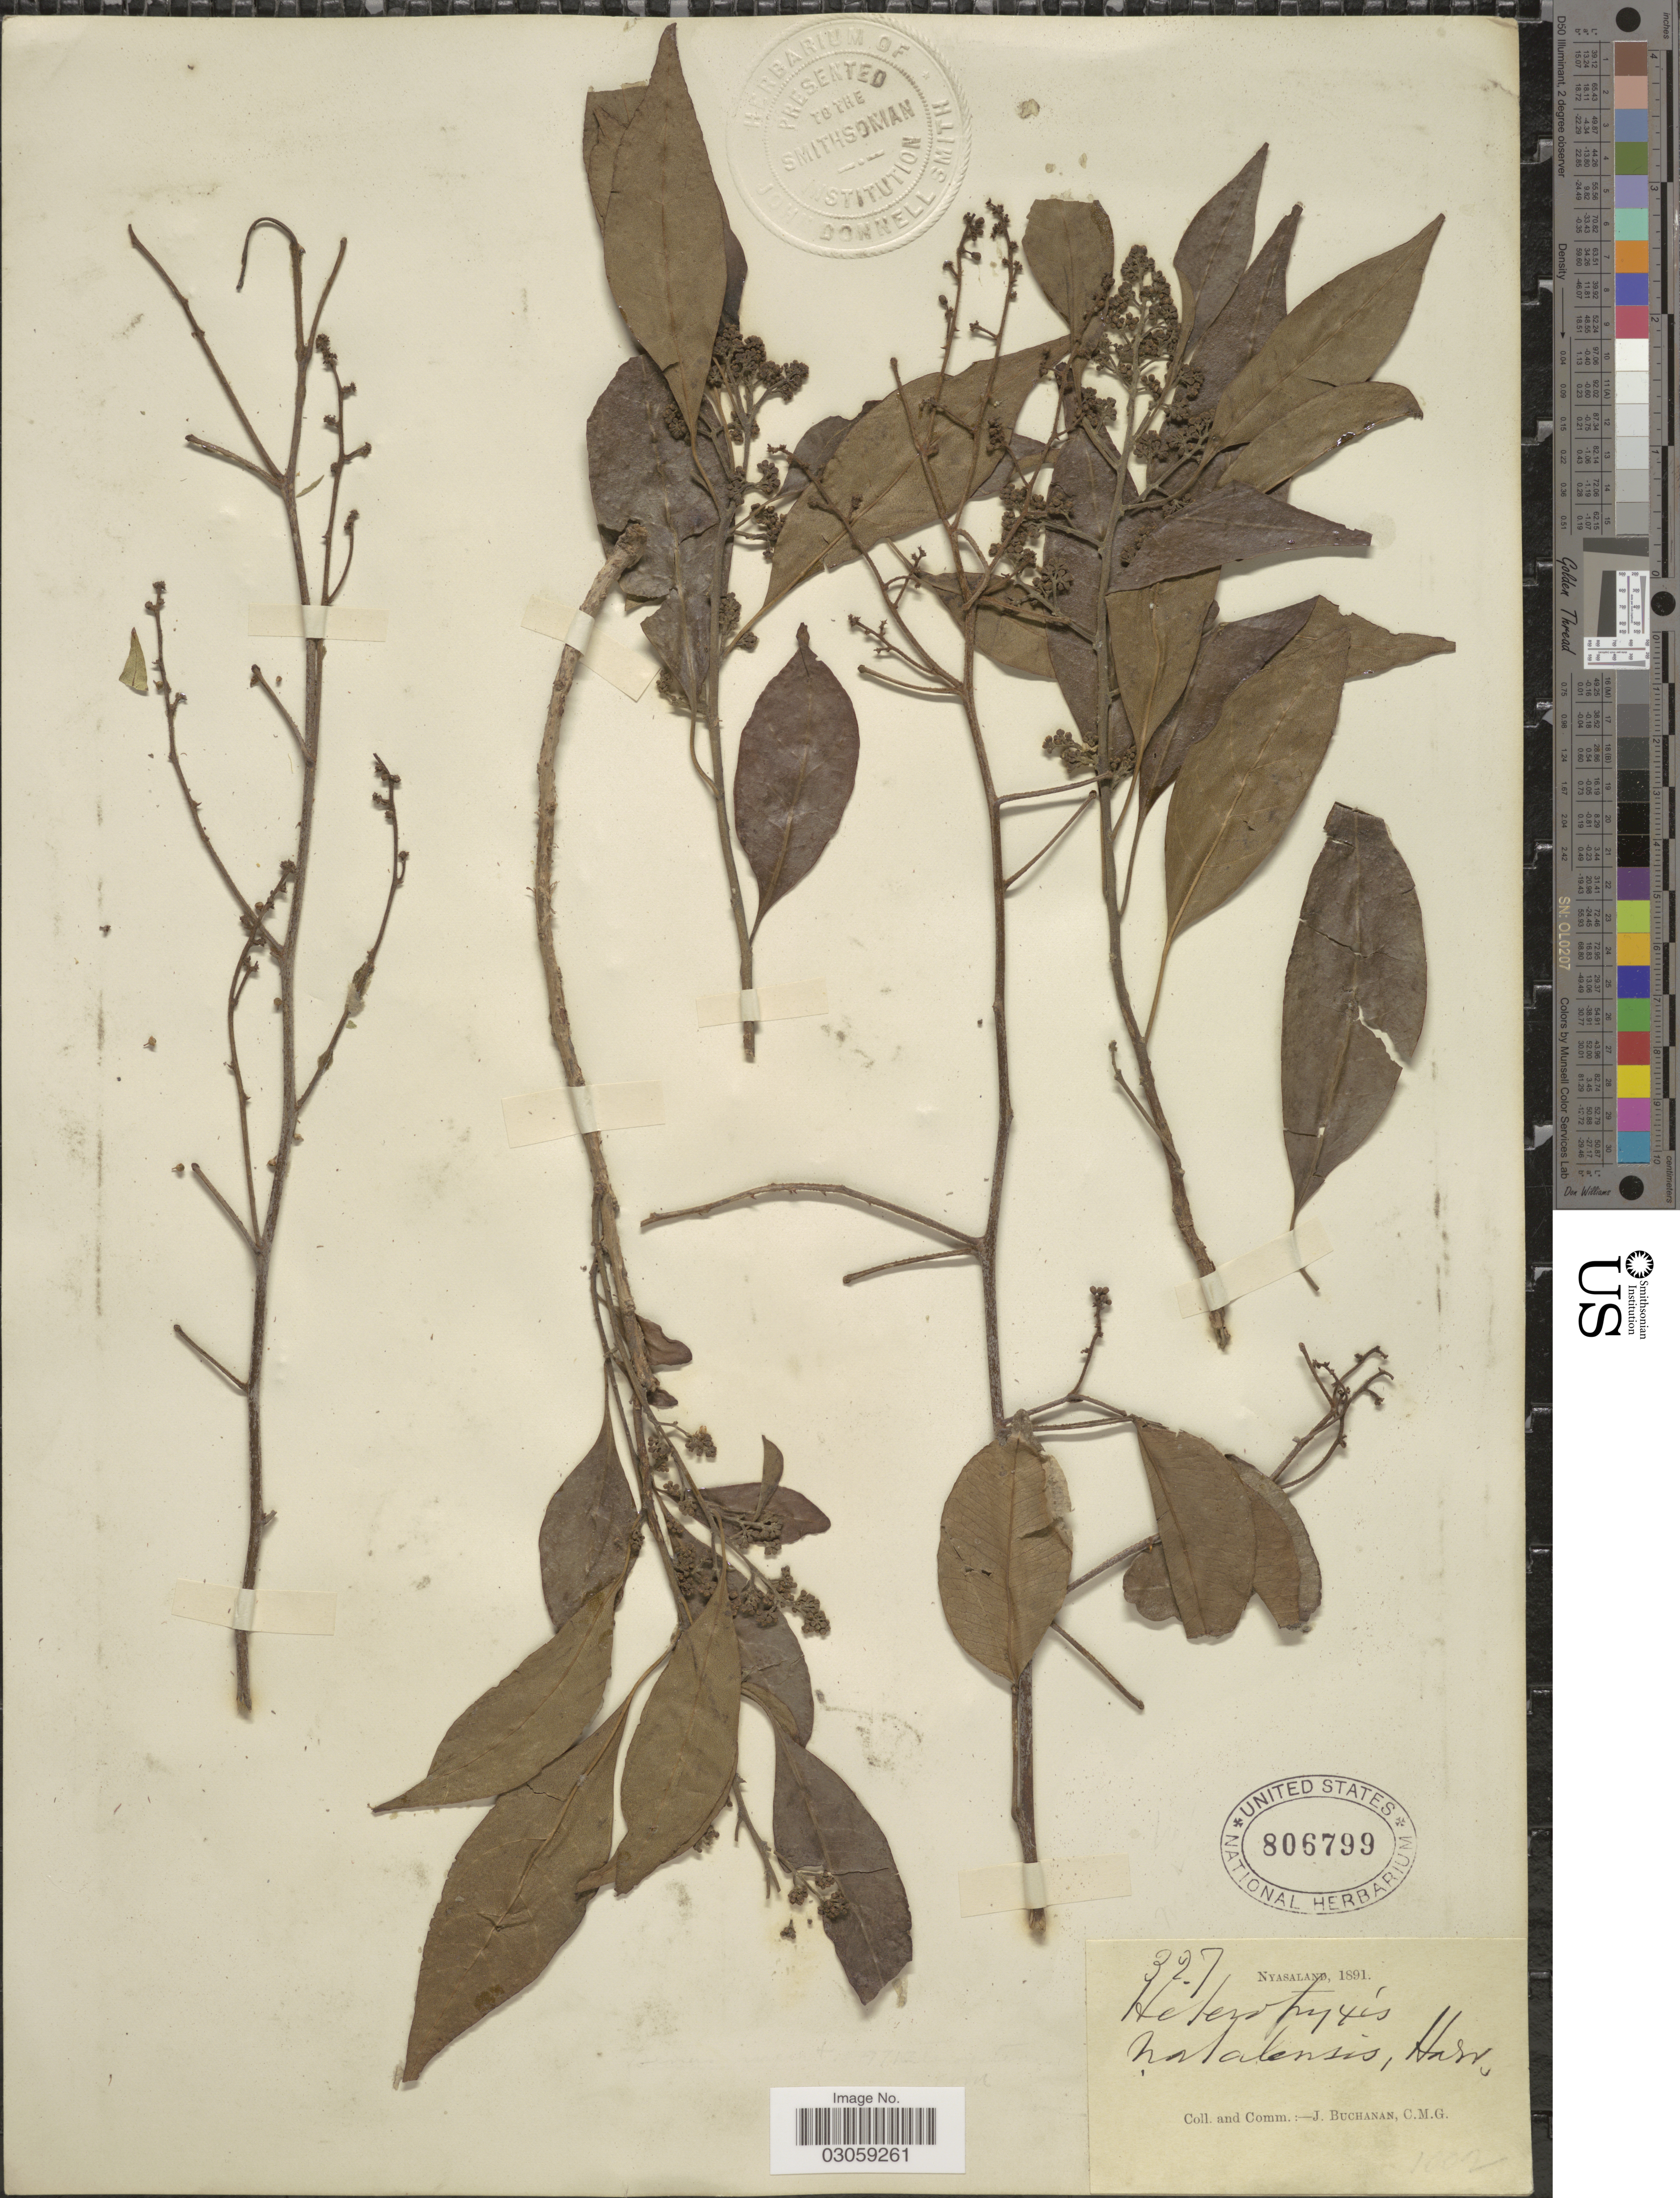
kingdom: Plantae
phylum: Tracheophyta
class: Magnoliopsida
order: Myrtales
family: Myrtaceae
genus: Heteropyxis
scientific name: Heteropyxis natalensis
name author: Harv.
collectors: J. Buchanan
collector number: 327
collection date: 1891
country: Malawi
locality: Nyasaland.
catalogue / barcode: US 806799